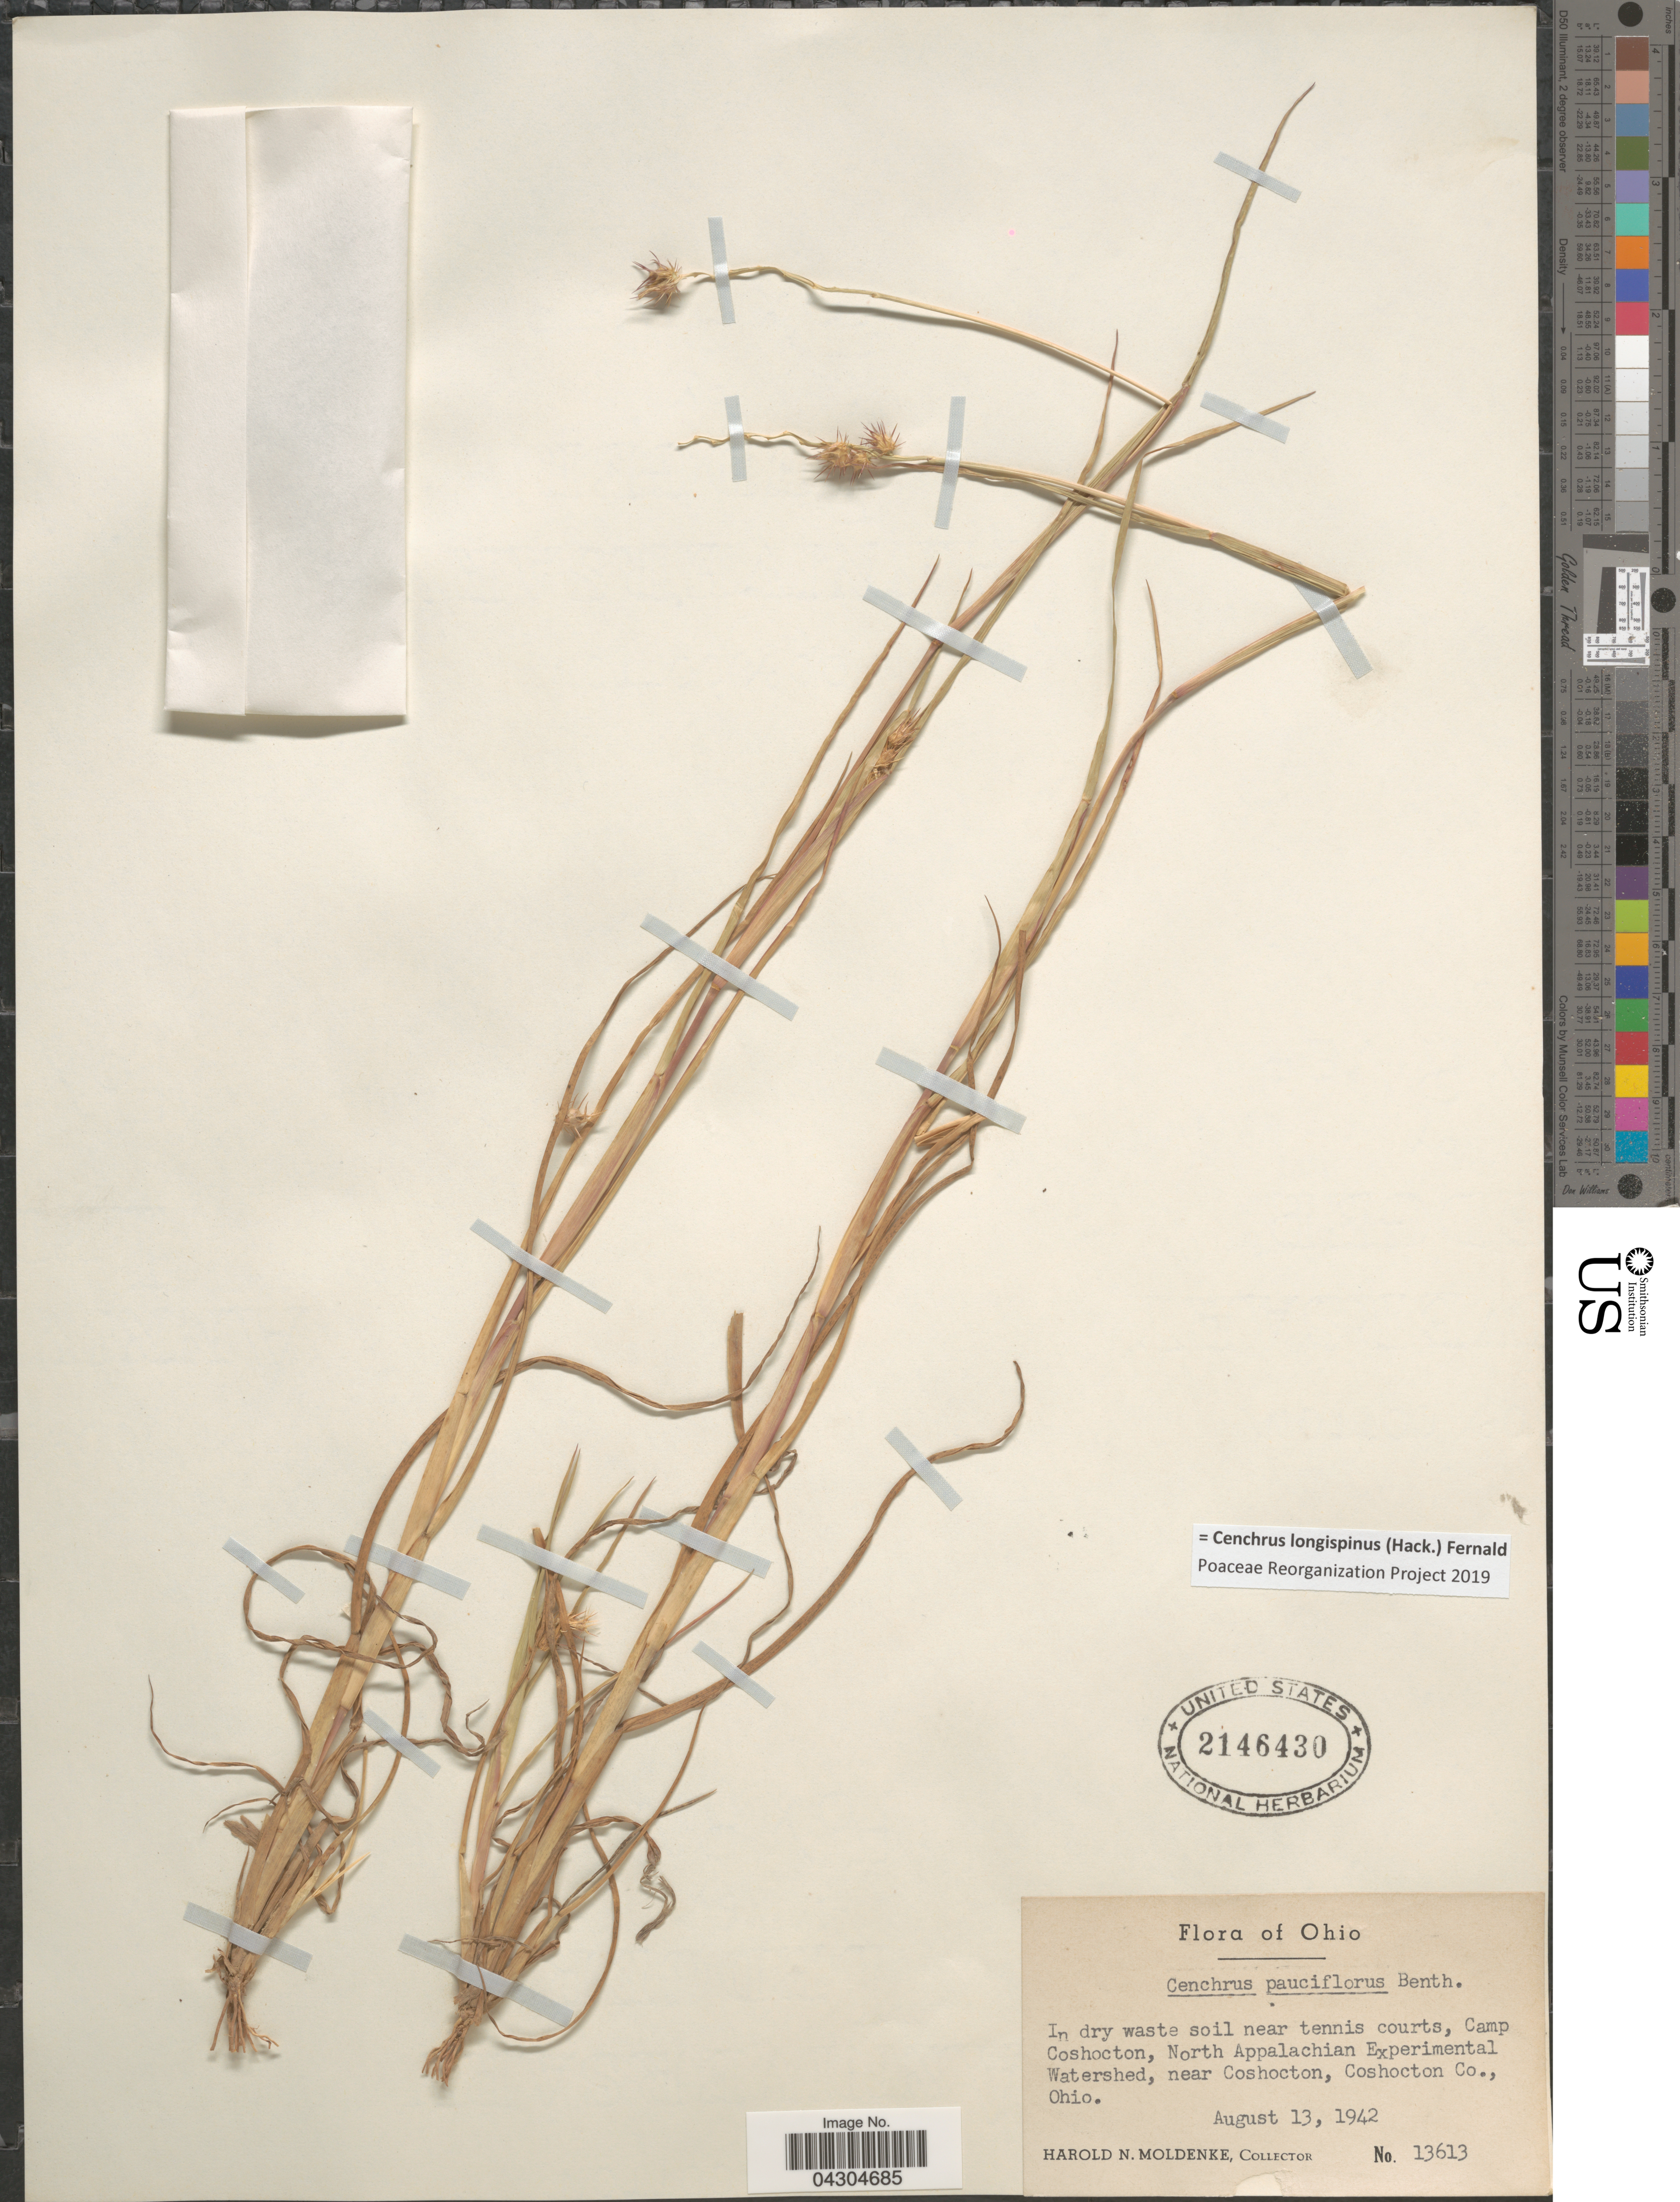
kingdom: Plantae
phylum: Tracheophyta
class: Liliopsida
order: Poales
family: Poaceae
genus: Cenchrus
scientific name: Cenchrus longispinus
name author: (Hack.) Fernald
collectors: H. N. Moldenke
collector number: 13613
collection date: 1942-08-13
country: United States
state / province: Ohio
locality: In dry waste soil near tennis courts, Camp Coshocton, North Appalachian Experimental Watershed, near Coshocton, Coshocton Co.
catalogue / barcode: US 2146430